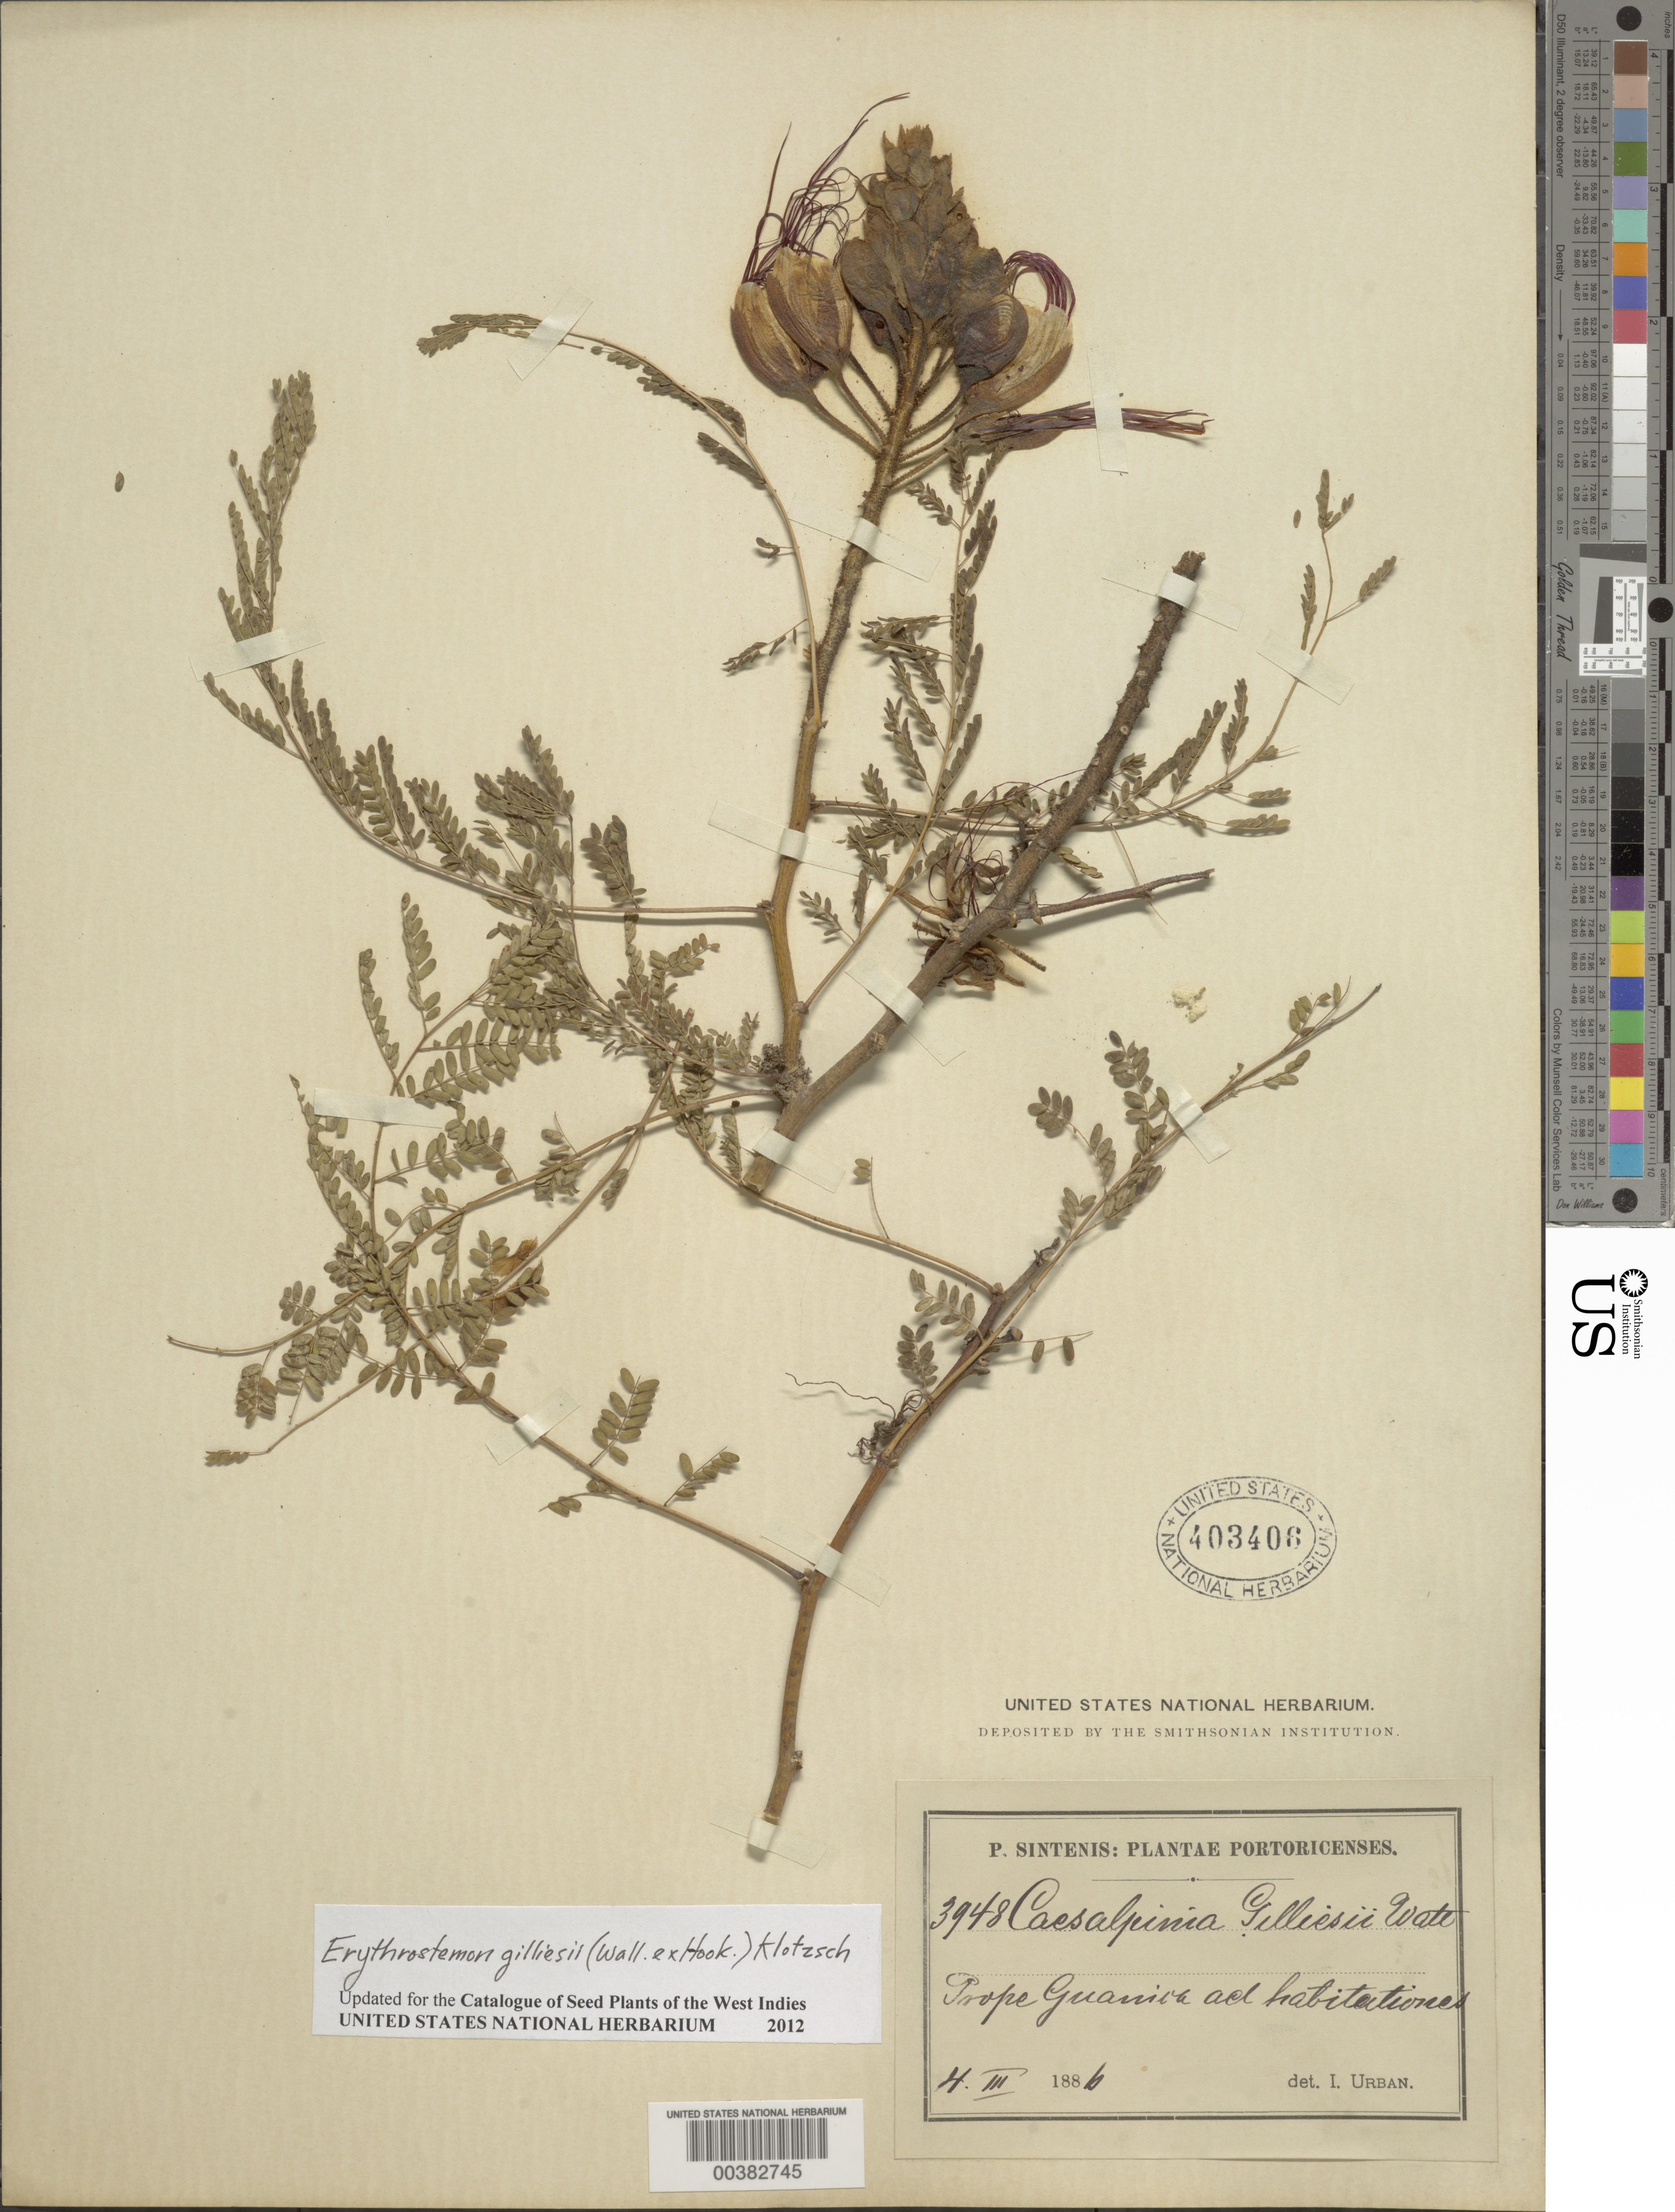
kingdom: Plantae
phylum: Tracheophyta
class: Magnoliopsida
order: Fabales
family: Fabaceae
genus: Erythrostemon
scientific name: Erythrostemon gilliesii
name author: (Hook.) Klotzsch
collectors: P. Sintenis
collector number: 3948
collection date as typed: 04 Mar 1886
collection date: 1886-03-04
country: Puerto Rico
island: Greater Antilles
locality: Prope guanica ad habitationes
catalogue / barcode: US 403406